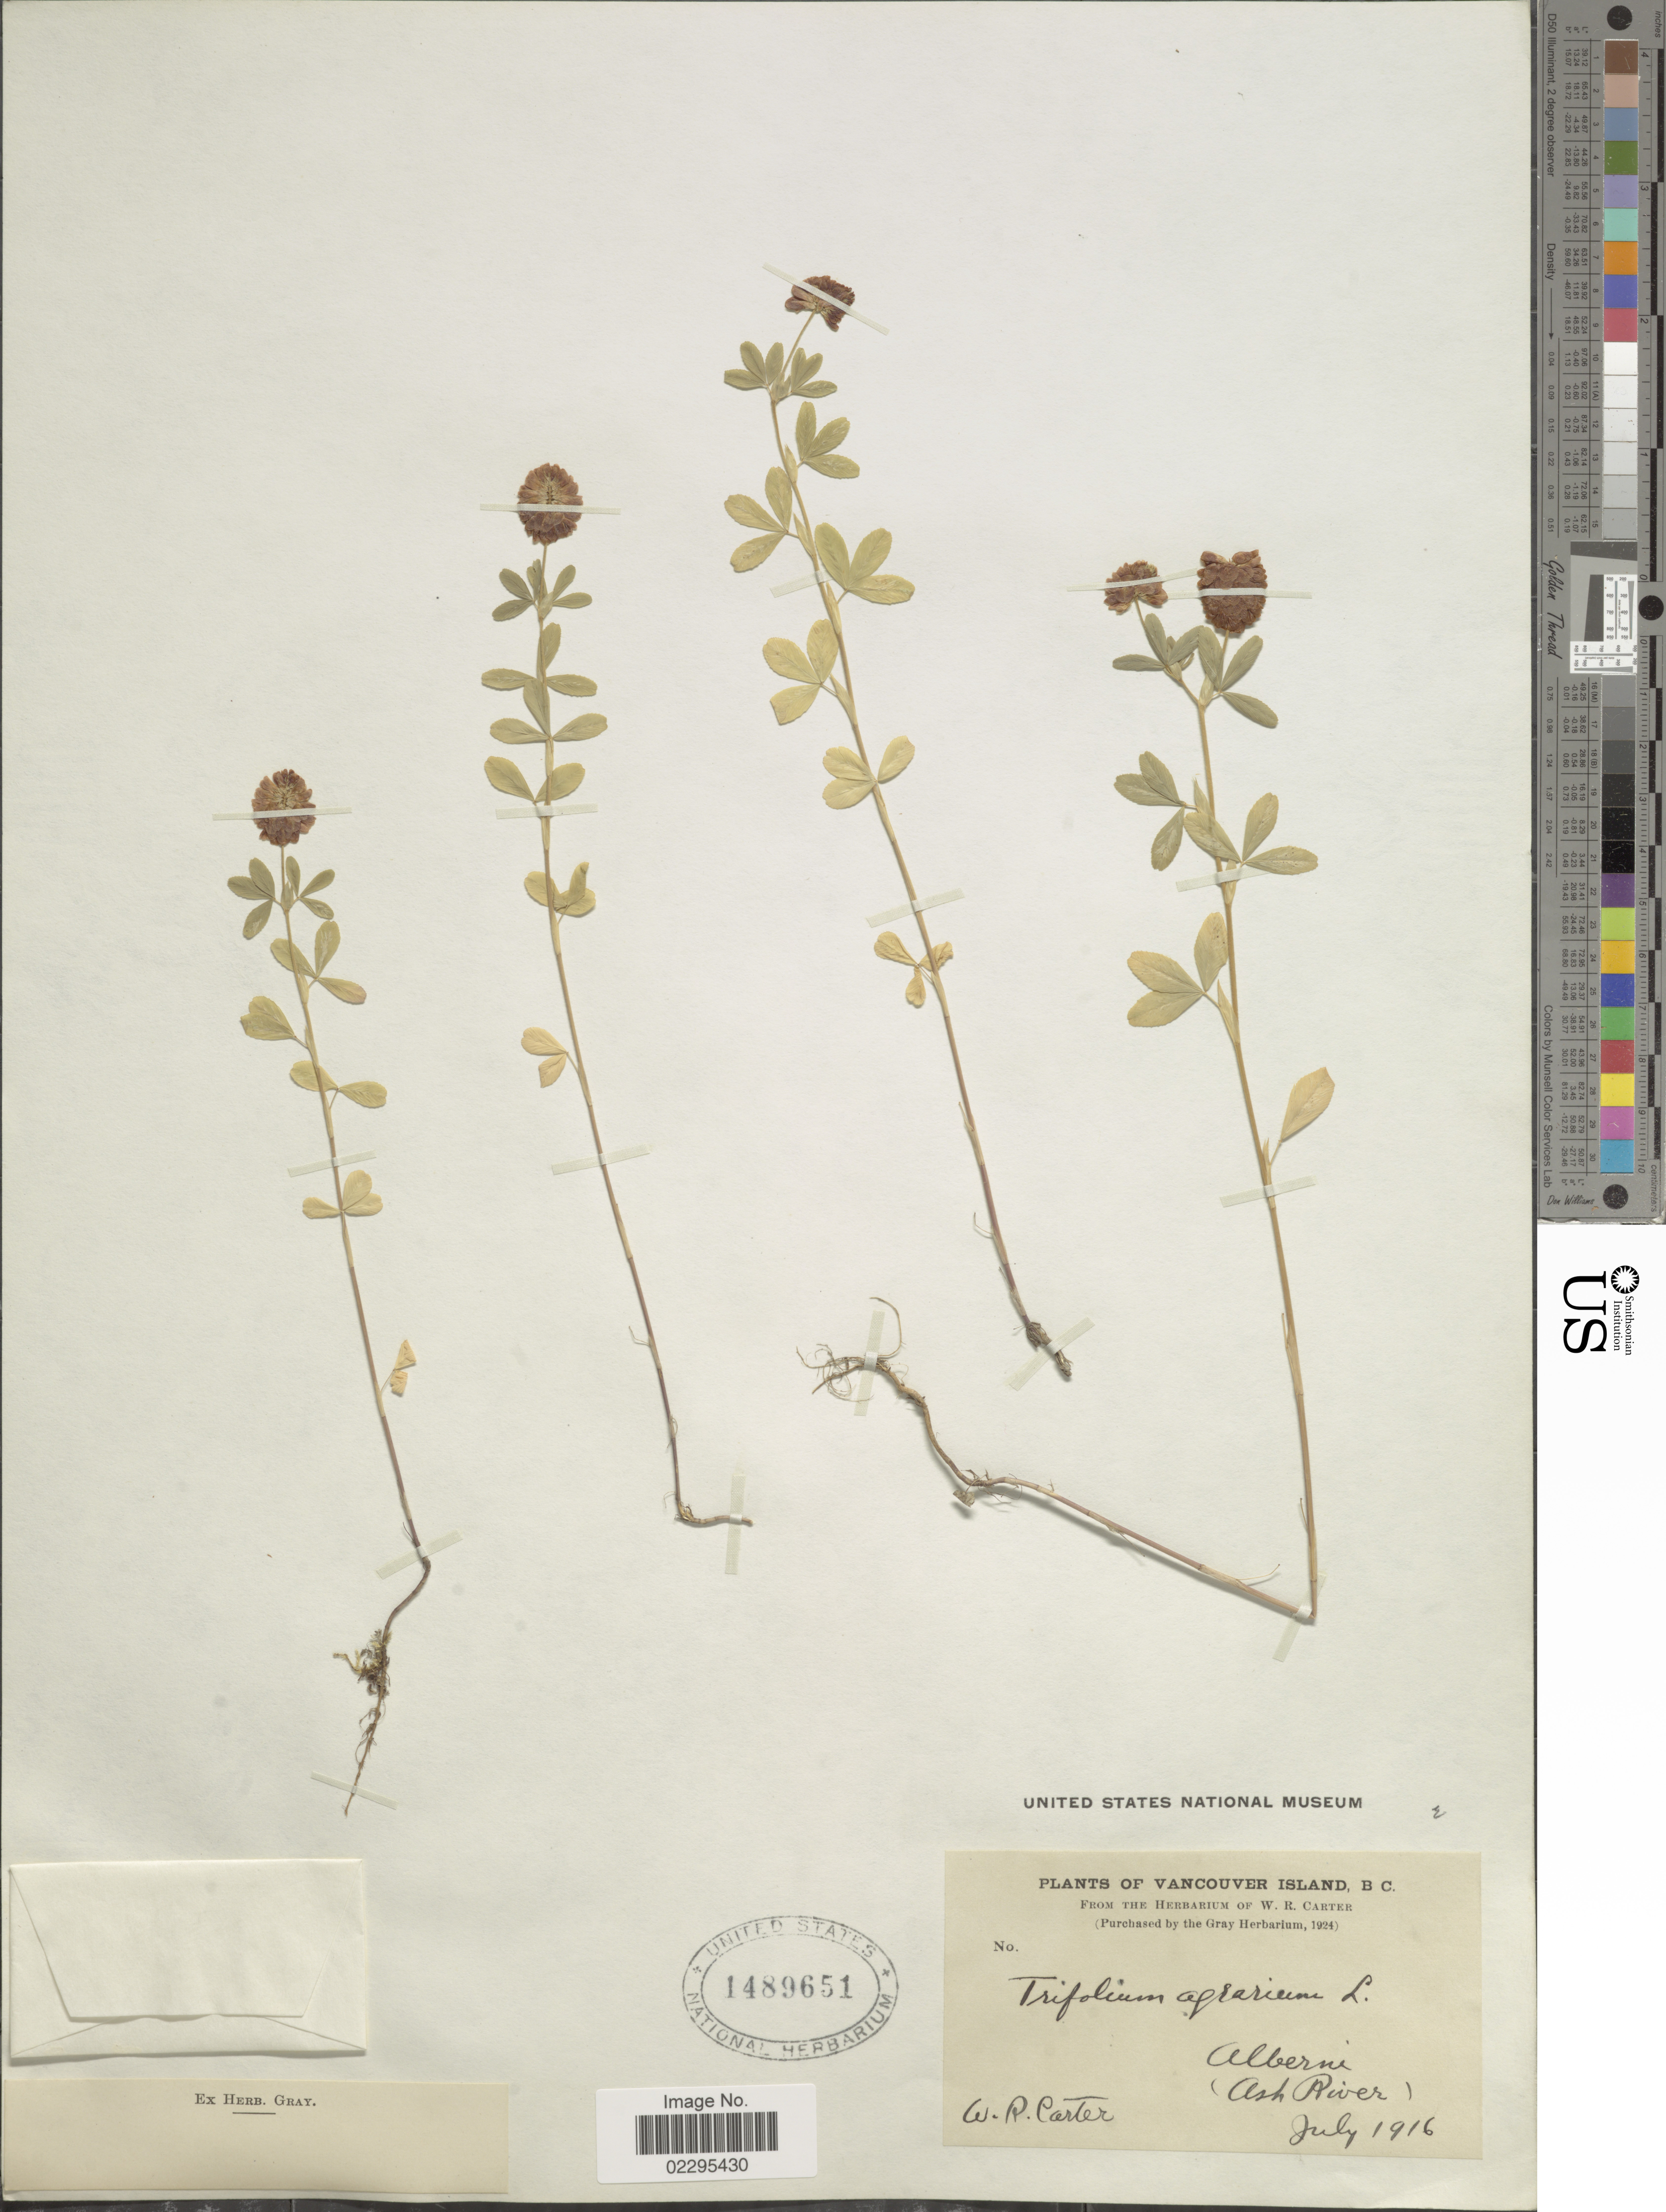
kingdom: Plantae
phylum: Tracheophyta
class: Magnoliopsida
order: Fabales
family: Fabaceae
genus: Trifolium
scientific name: Trifolium agrarium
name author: L.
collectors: W. R. Carter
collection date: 1916-07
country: Canada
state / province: British Columbia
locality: Vancouver Island. Alberni (Ash River)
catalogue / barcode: US 1489651